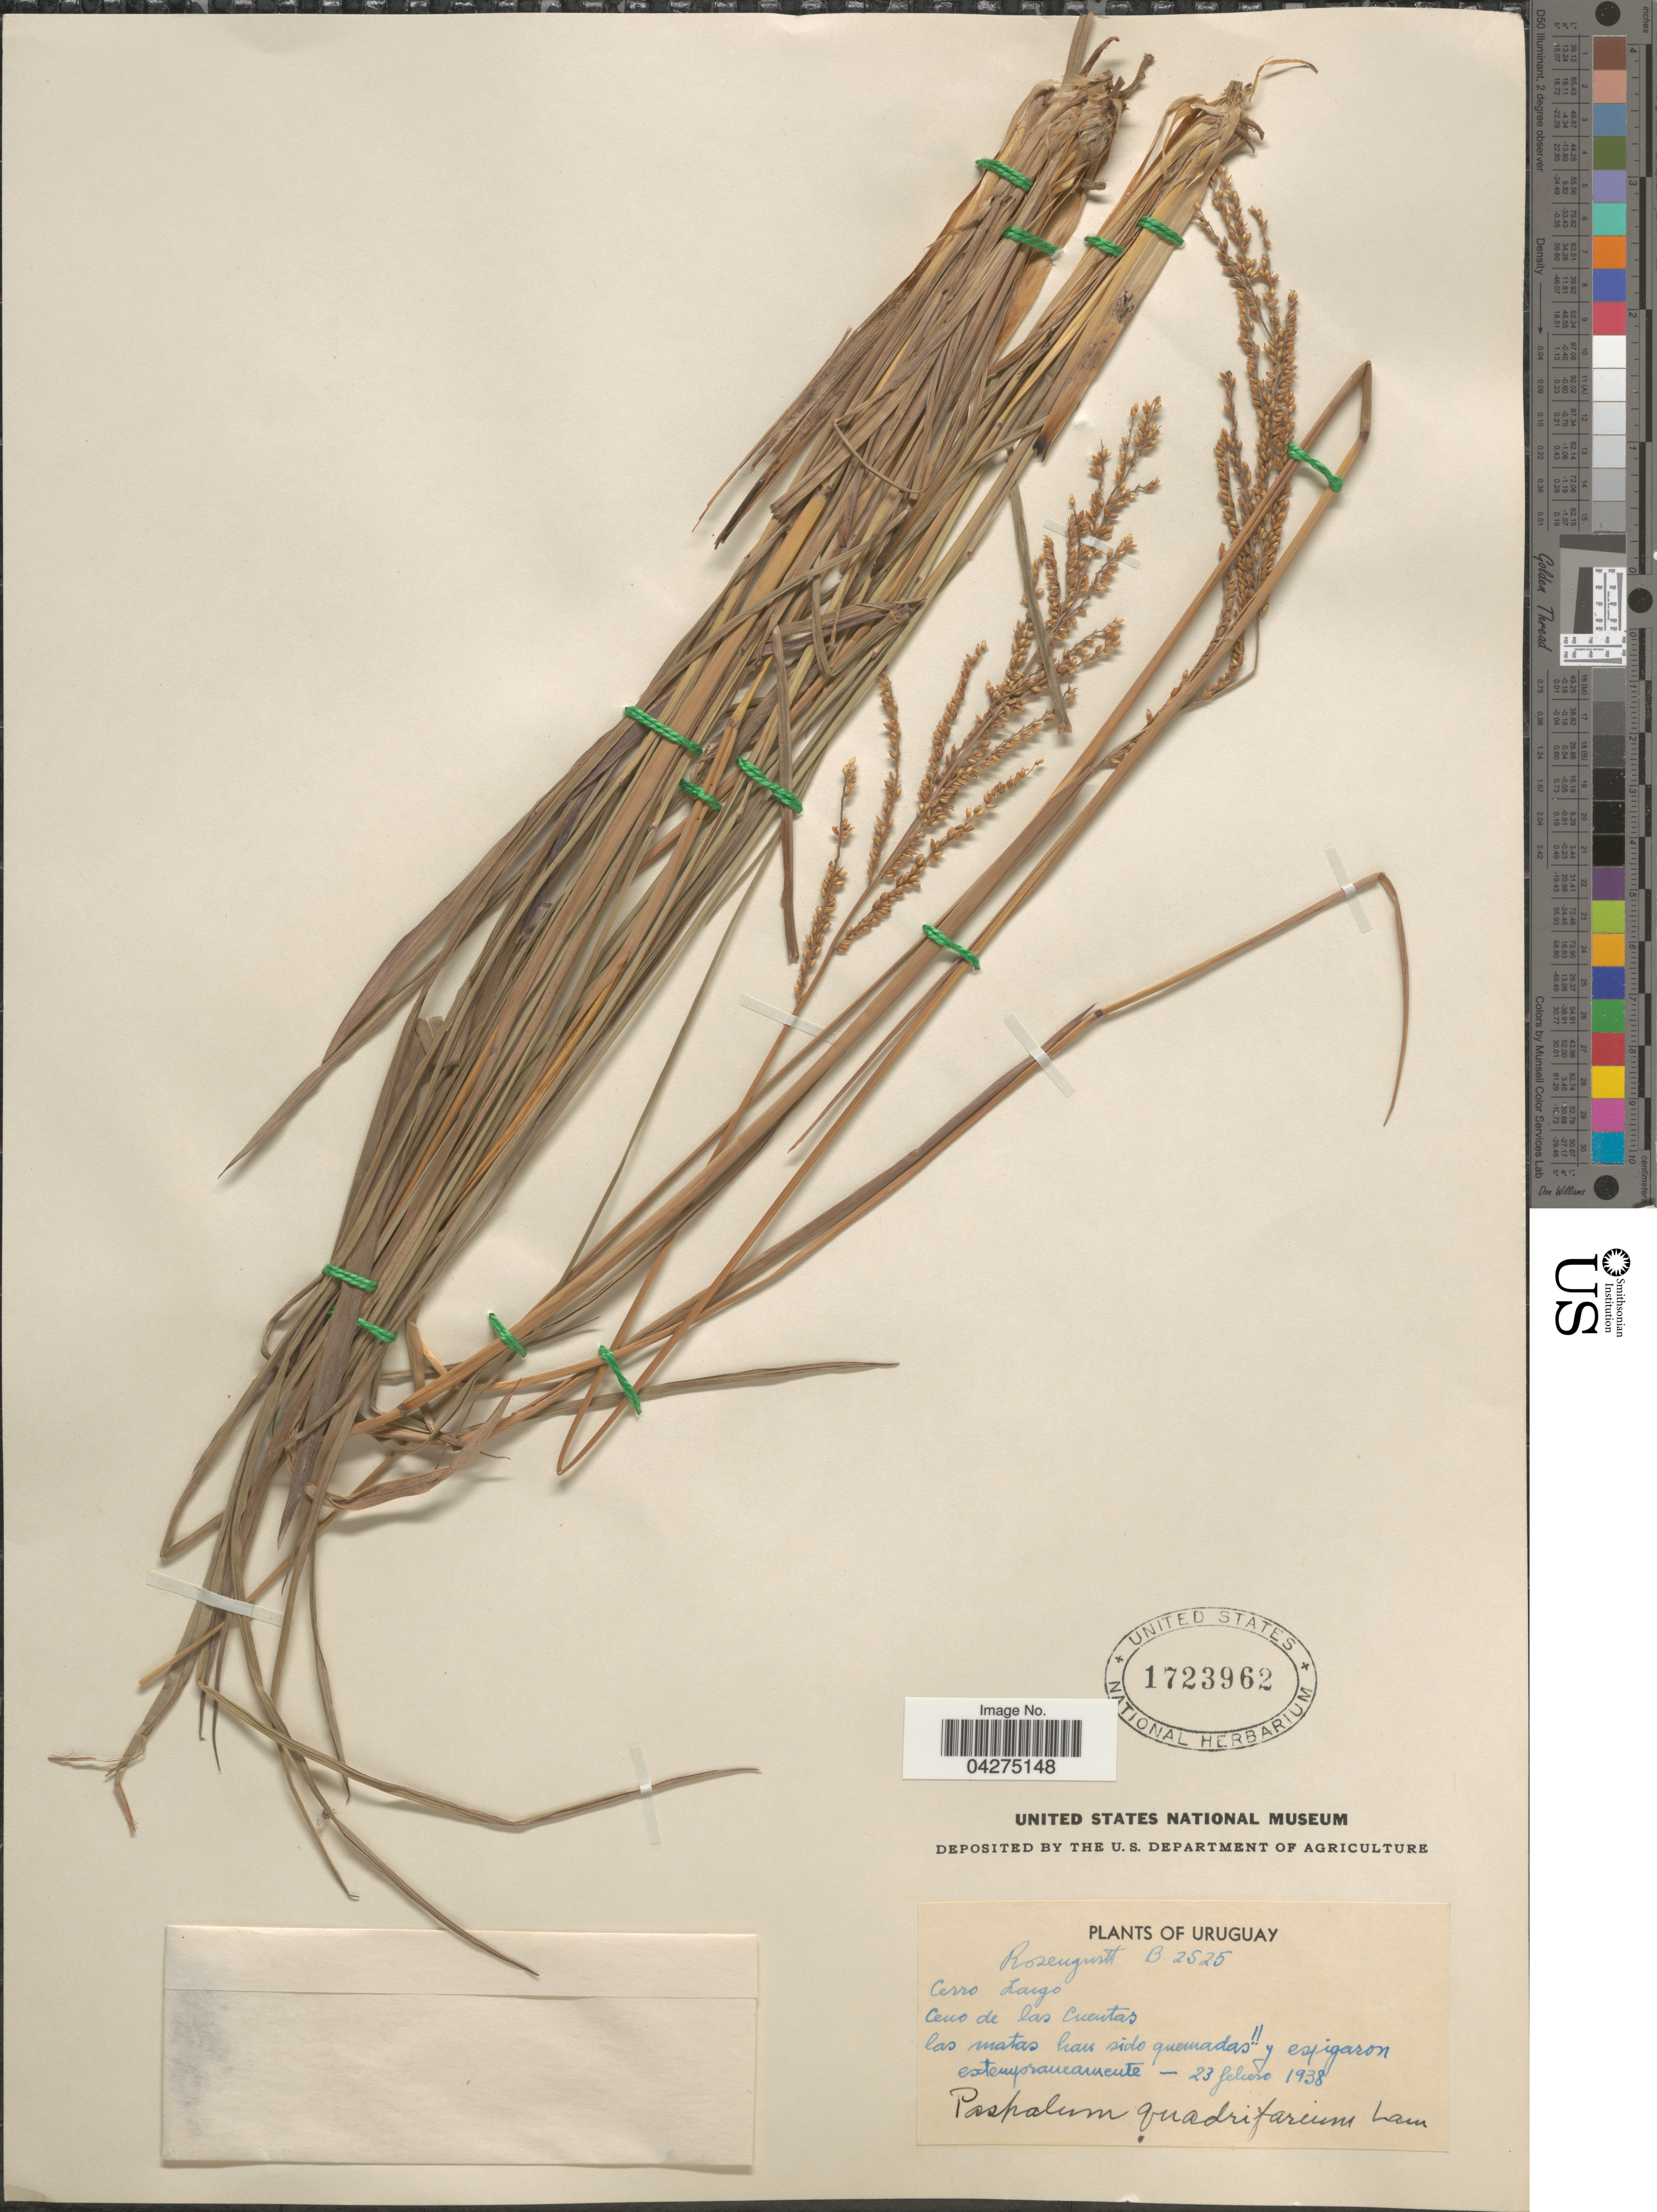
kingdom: Plantae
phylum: Tracheophyta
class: Liliopsida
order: Poales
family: Poaceae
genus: Paspalum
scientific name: Paspalum quadrifarium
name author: Lam.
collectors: Rosengurtt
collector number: B2525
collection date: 1938-02-23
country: Uruguay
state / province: Cerro Largo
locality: Cerro de las Cuentas.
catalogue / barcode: US 1723962